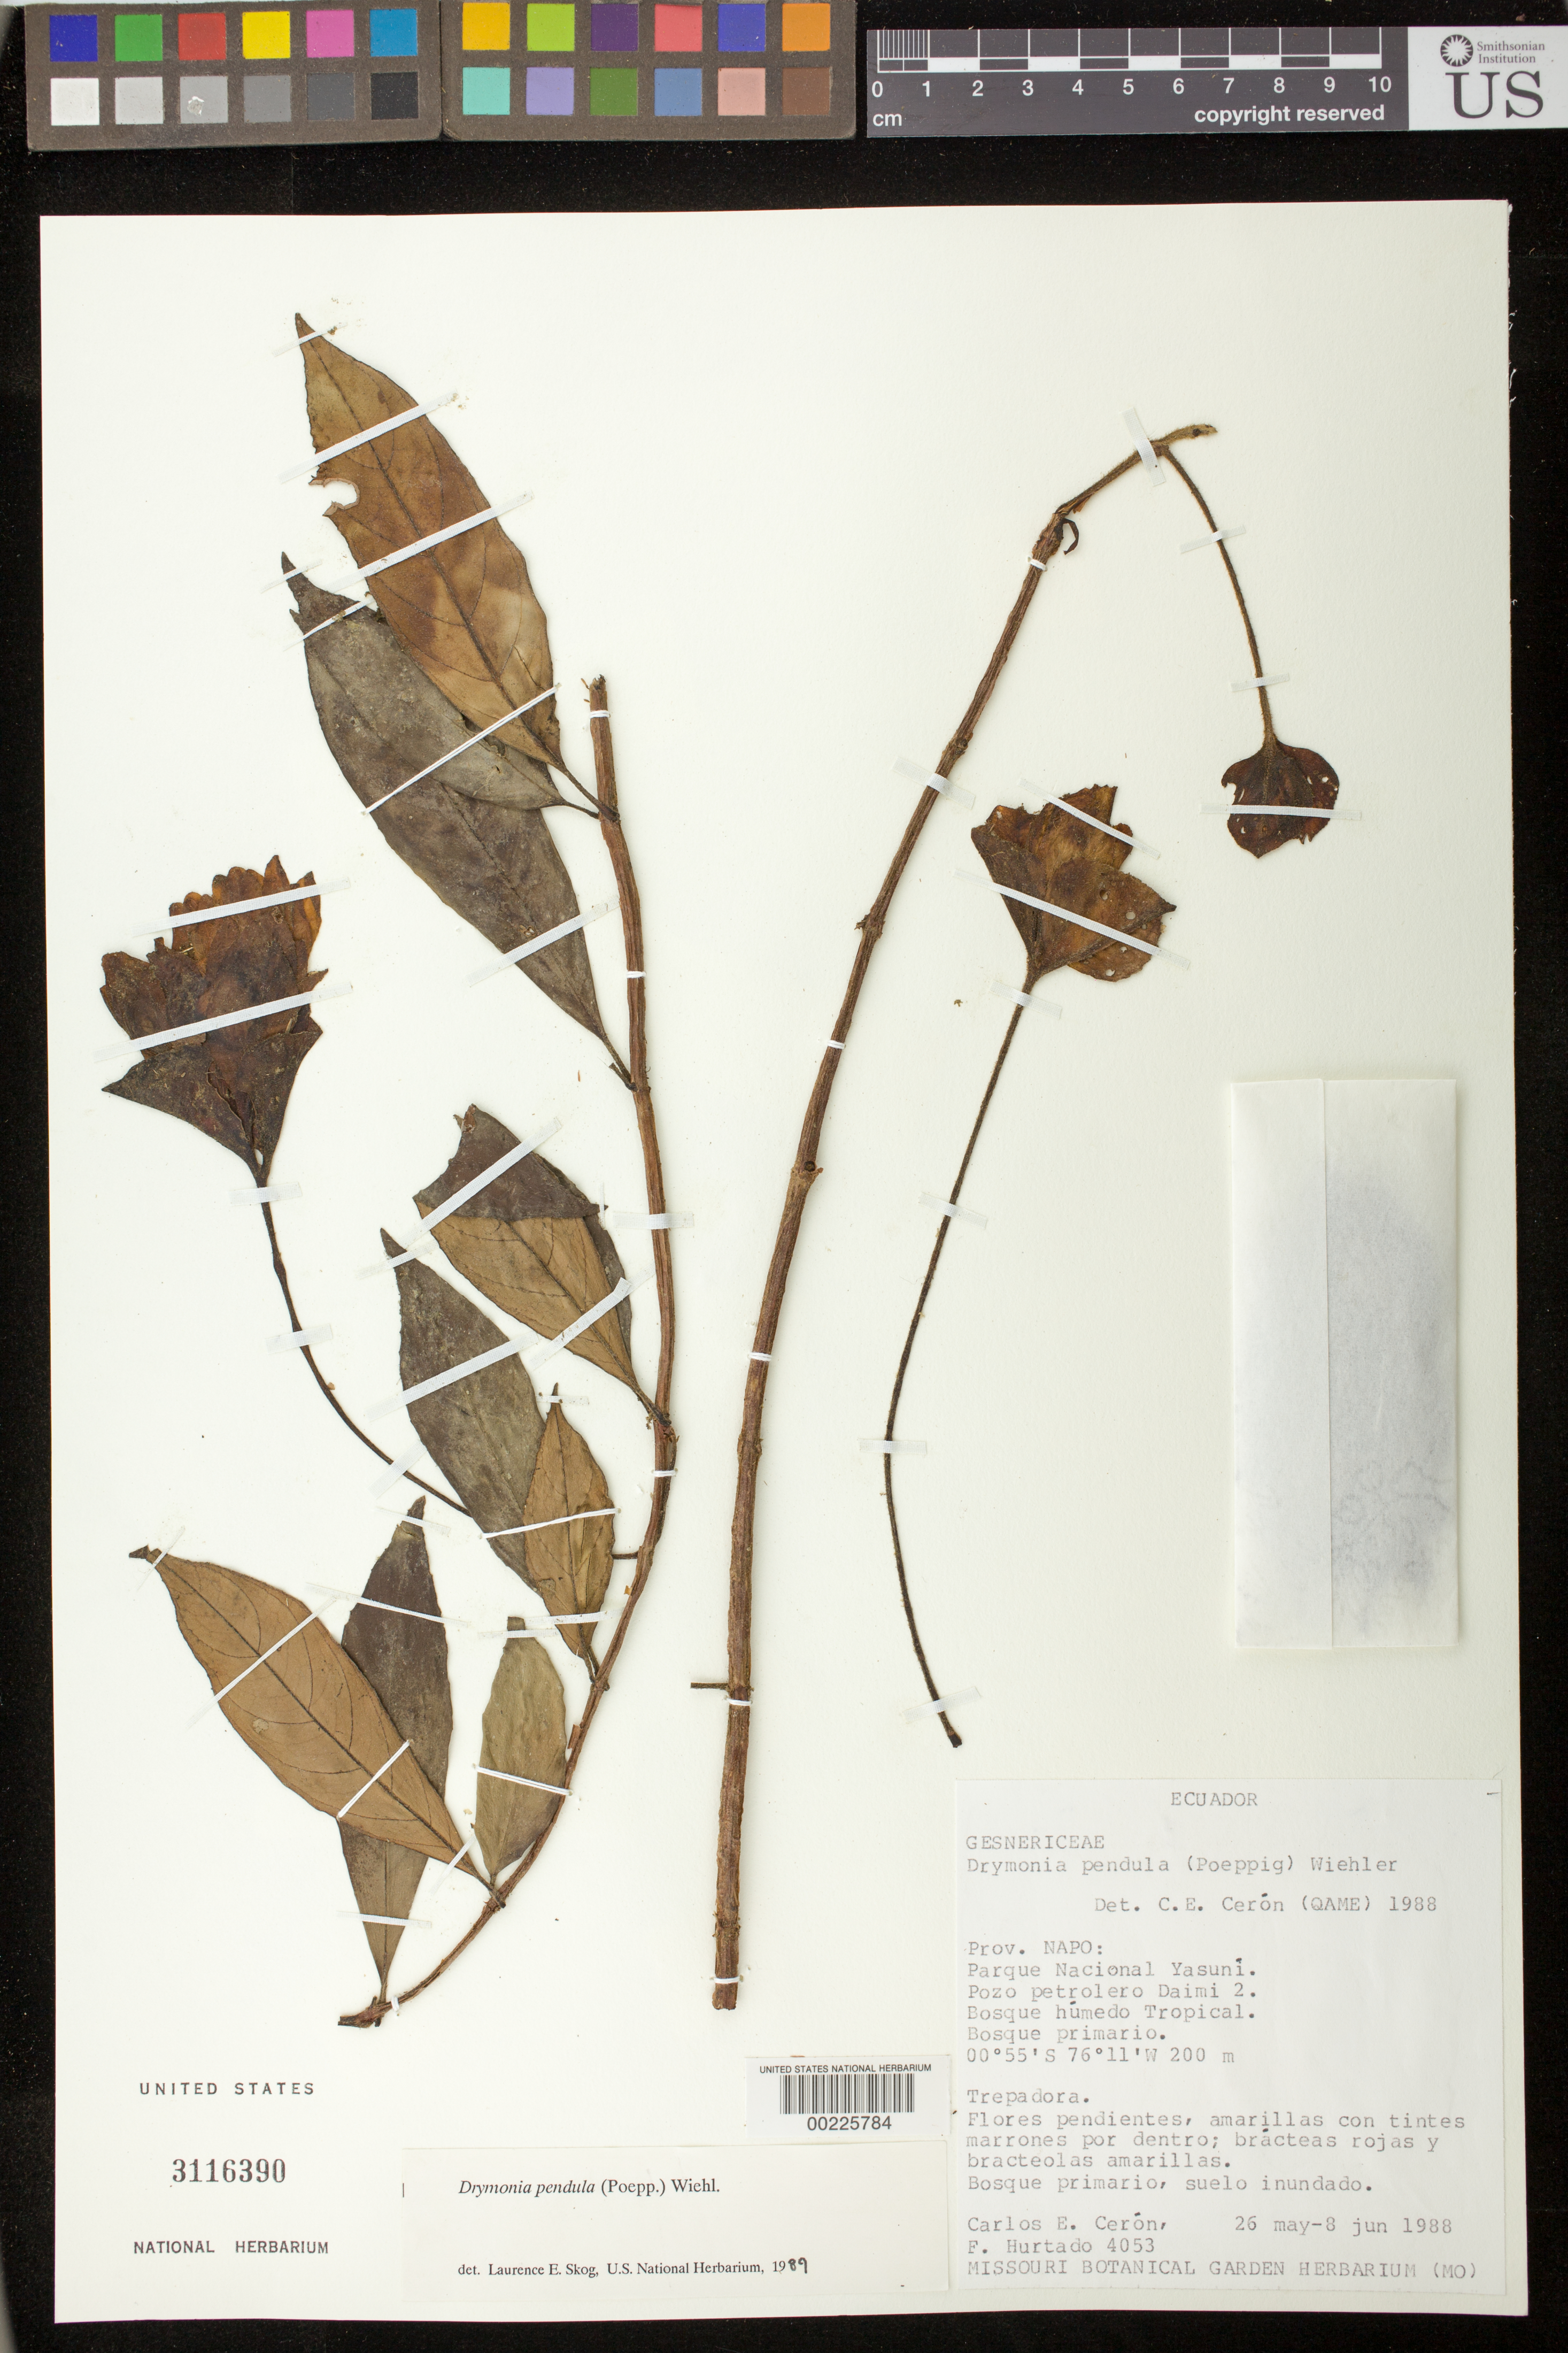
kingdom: Plantae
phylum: Tracheophyta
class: Magnoliopsida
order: Lamiales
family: Gesneriaceae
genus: Drymonia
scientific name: Drymonia pendula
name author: (Poepp.) Wiehler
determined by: Clark, J. L., (SEL), The Marie Selby Botanical Garden (UNITED STATES)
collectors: C. E. Cerón M. & F. Hurtado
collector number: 4053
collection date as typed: May-Jun 1988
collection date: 1988-05/1988-06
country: Ecuador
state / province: Napo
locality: Parque Nacional Yasuni, Petroleum Well Daimi 2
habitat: Humid tropical forest, primary forest, inundated soil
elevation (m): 200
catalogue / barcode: US 3116390